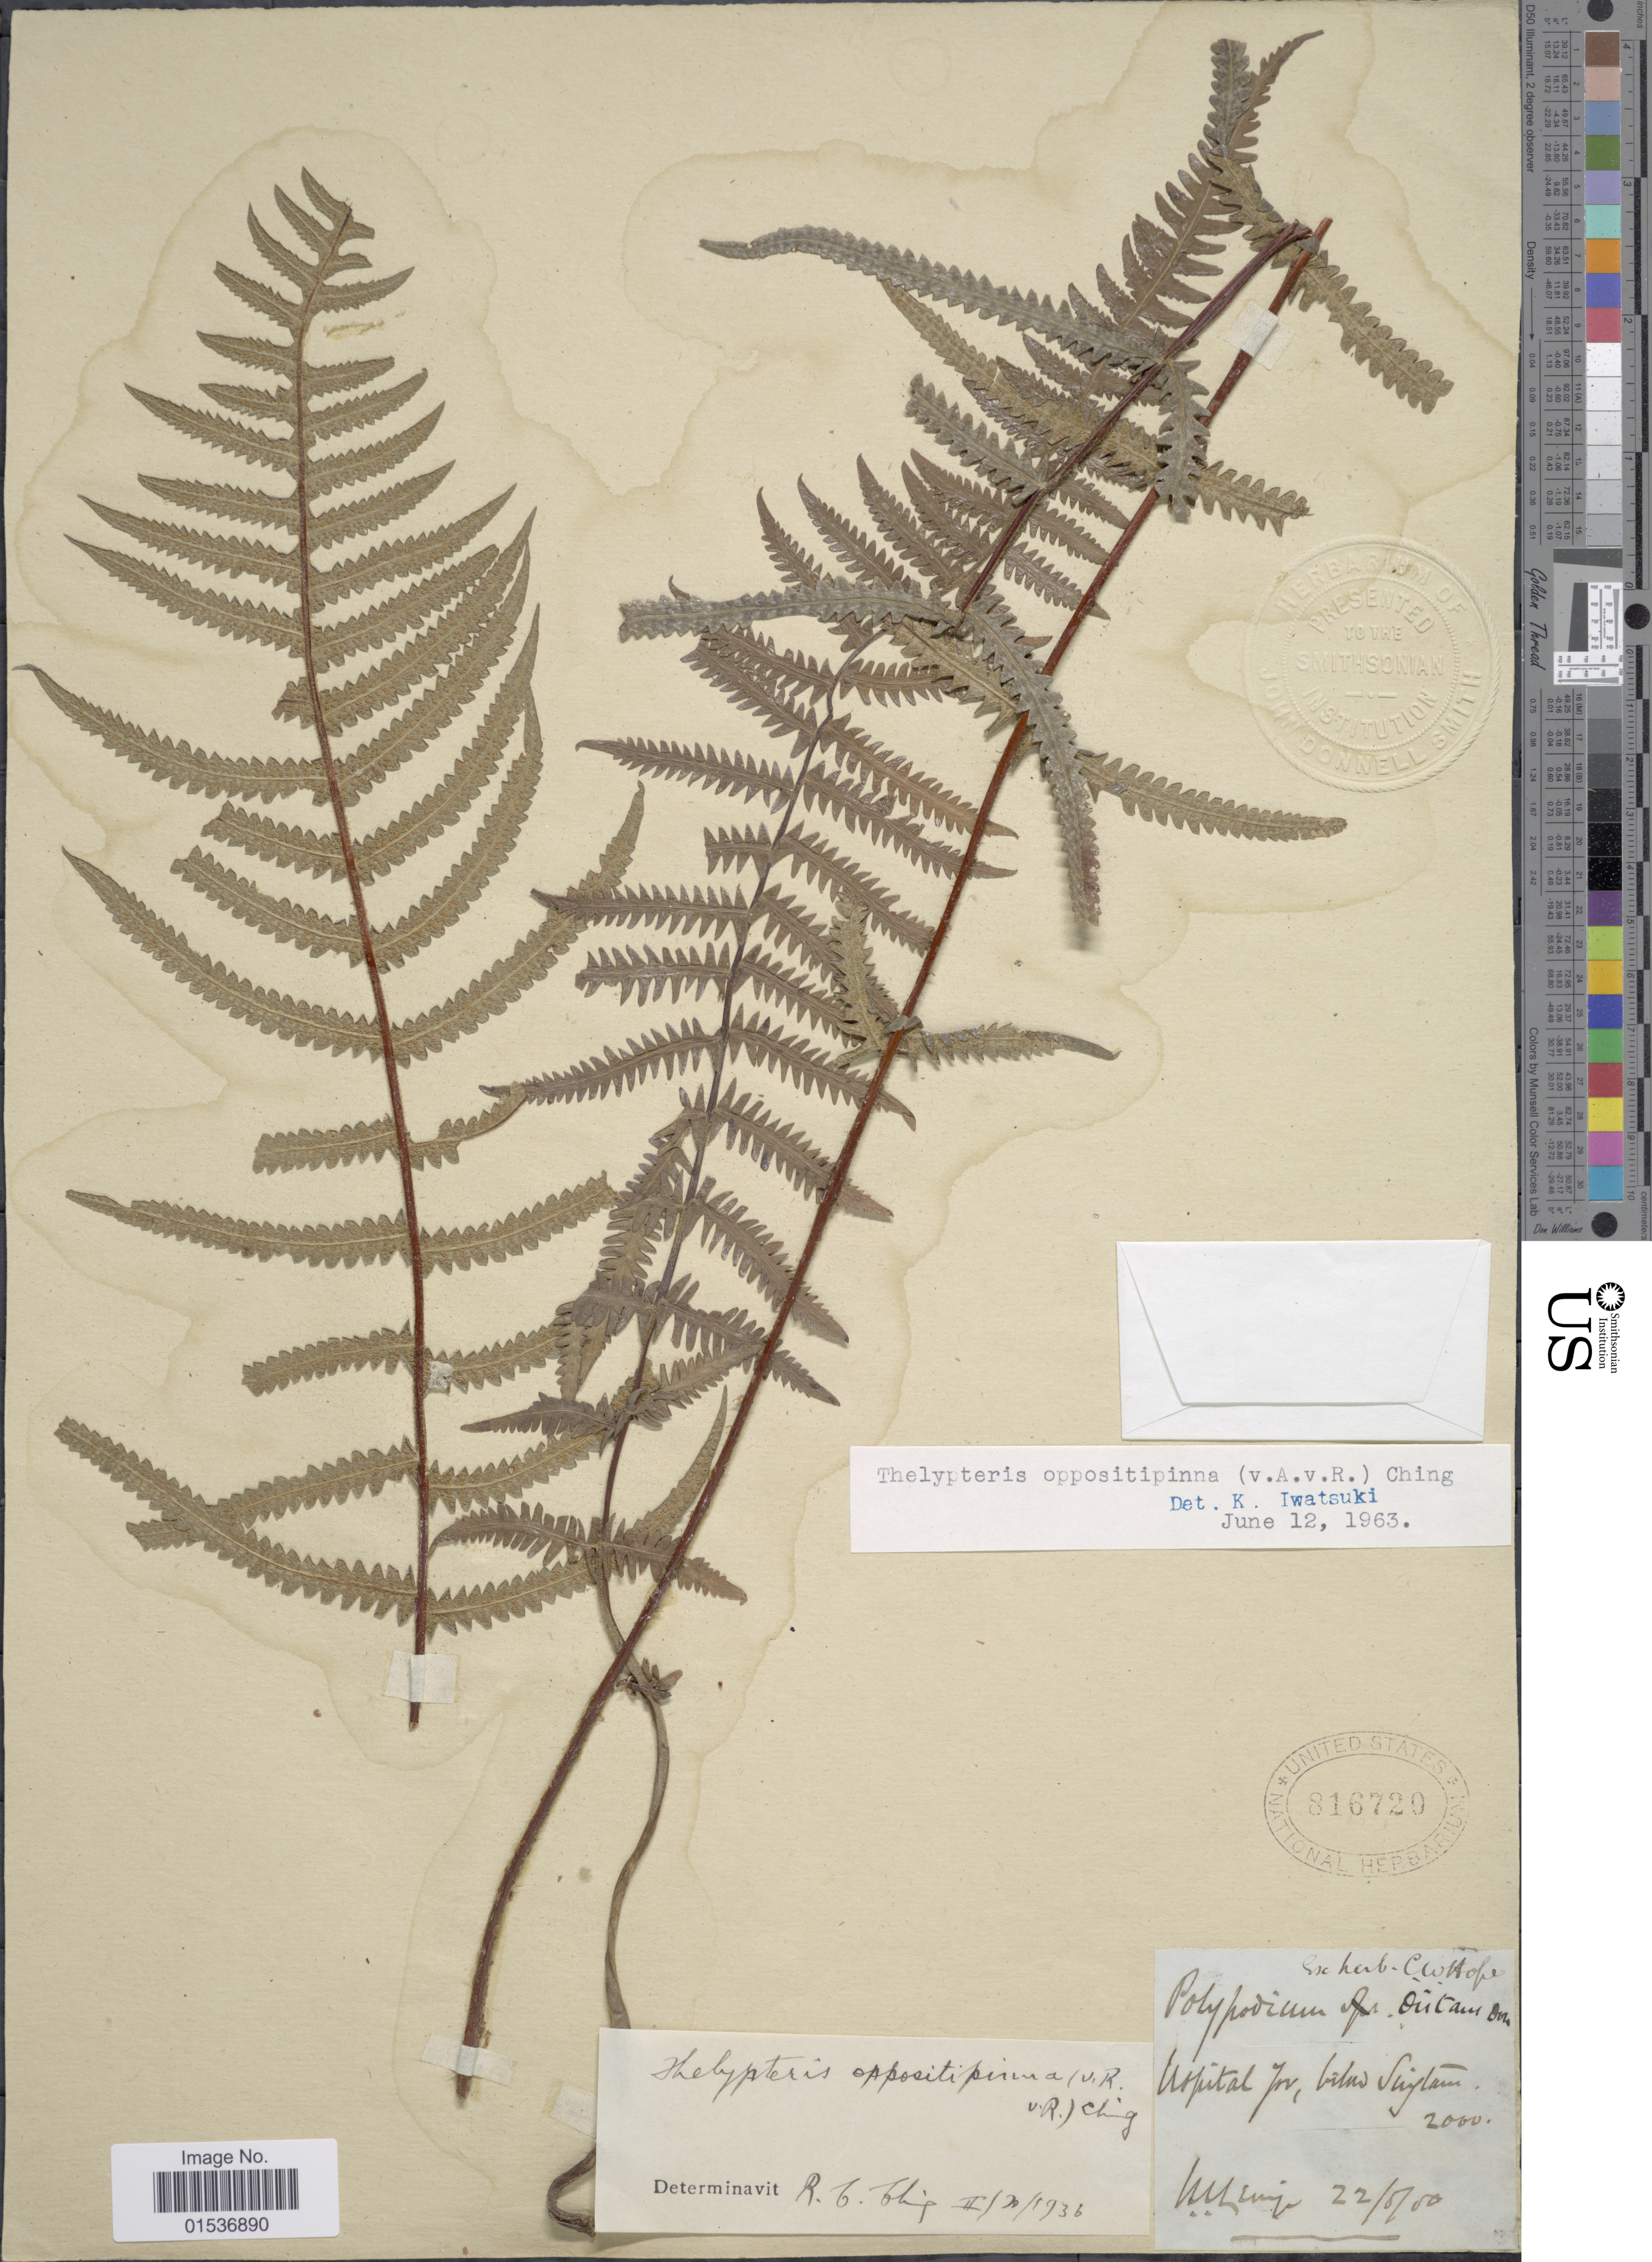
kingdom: Plantae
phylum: Tracheophyta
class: Polypodiopsida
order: Polypodiales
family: Thelypteridaceae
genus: Pseudophegopteris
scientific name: Pseudophegopteris oppositipinna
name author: (Alderw.) Ching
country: India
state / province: Sikkim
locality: Hospital Jov. below Singtam.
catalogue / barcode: US 816720